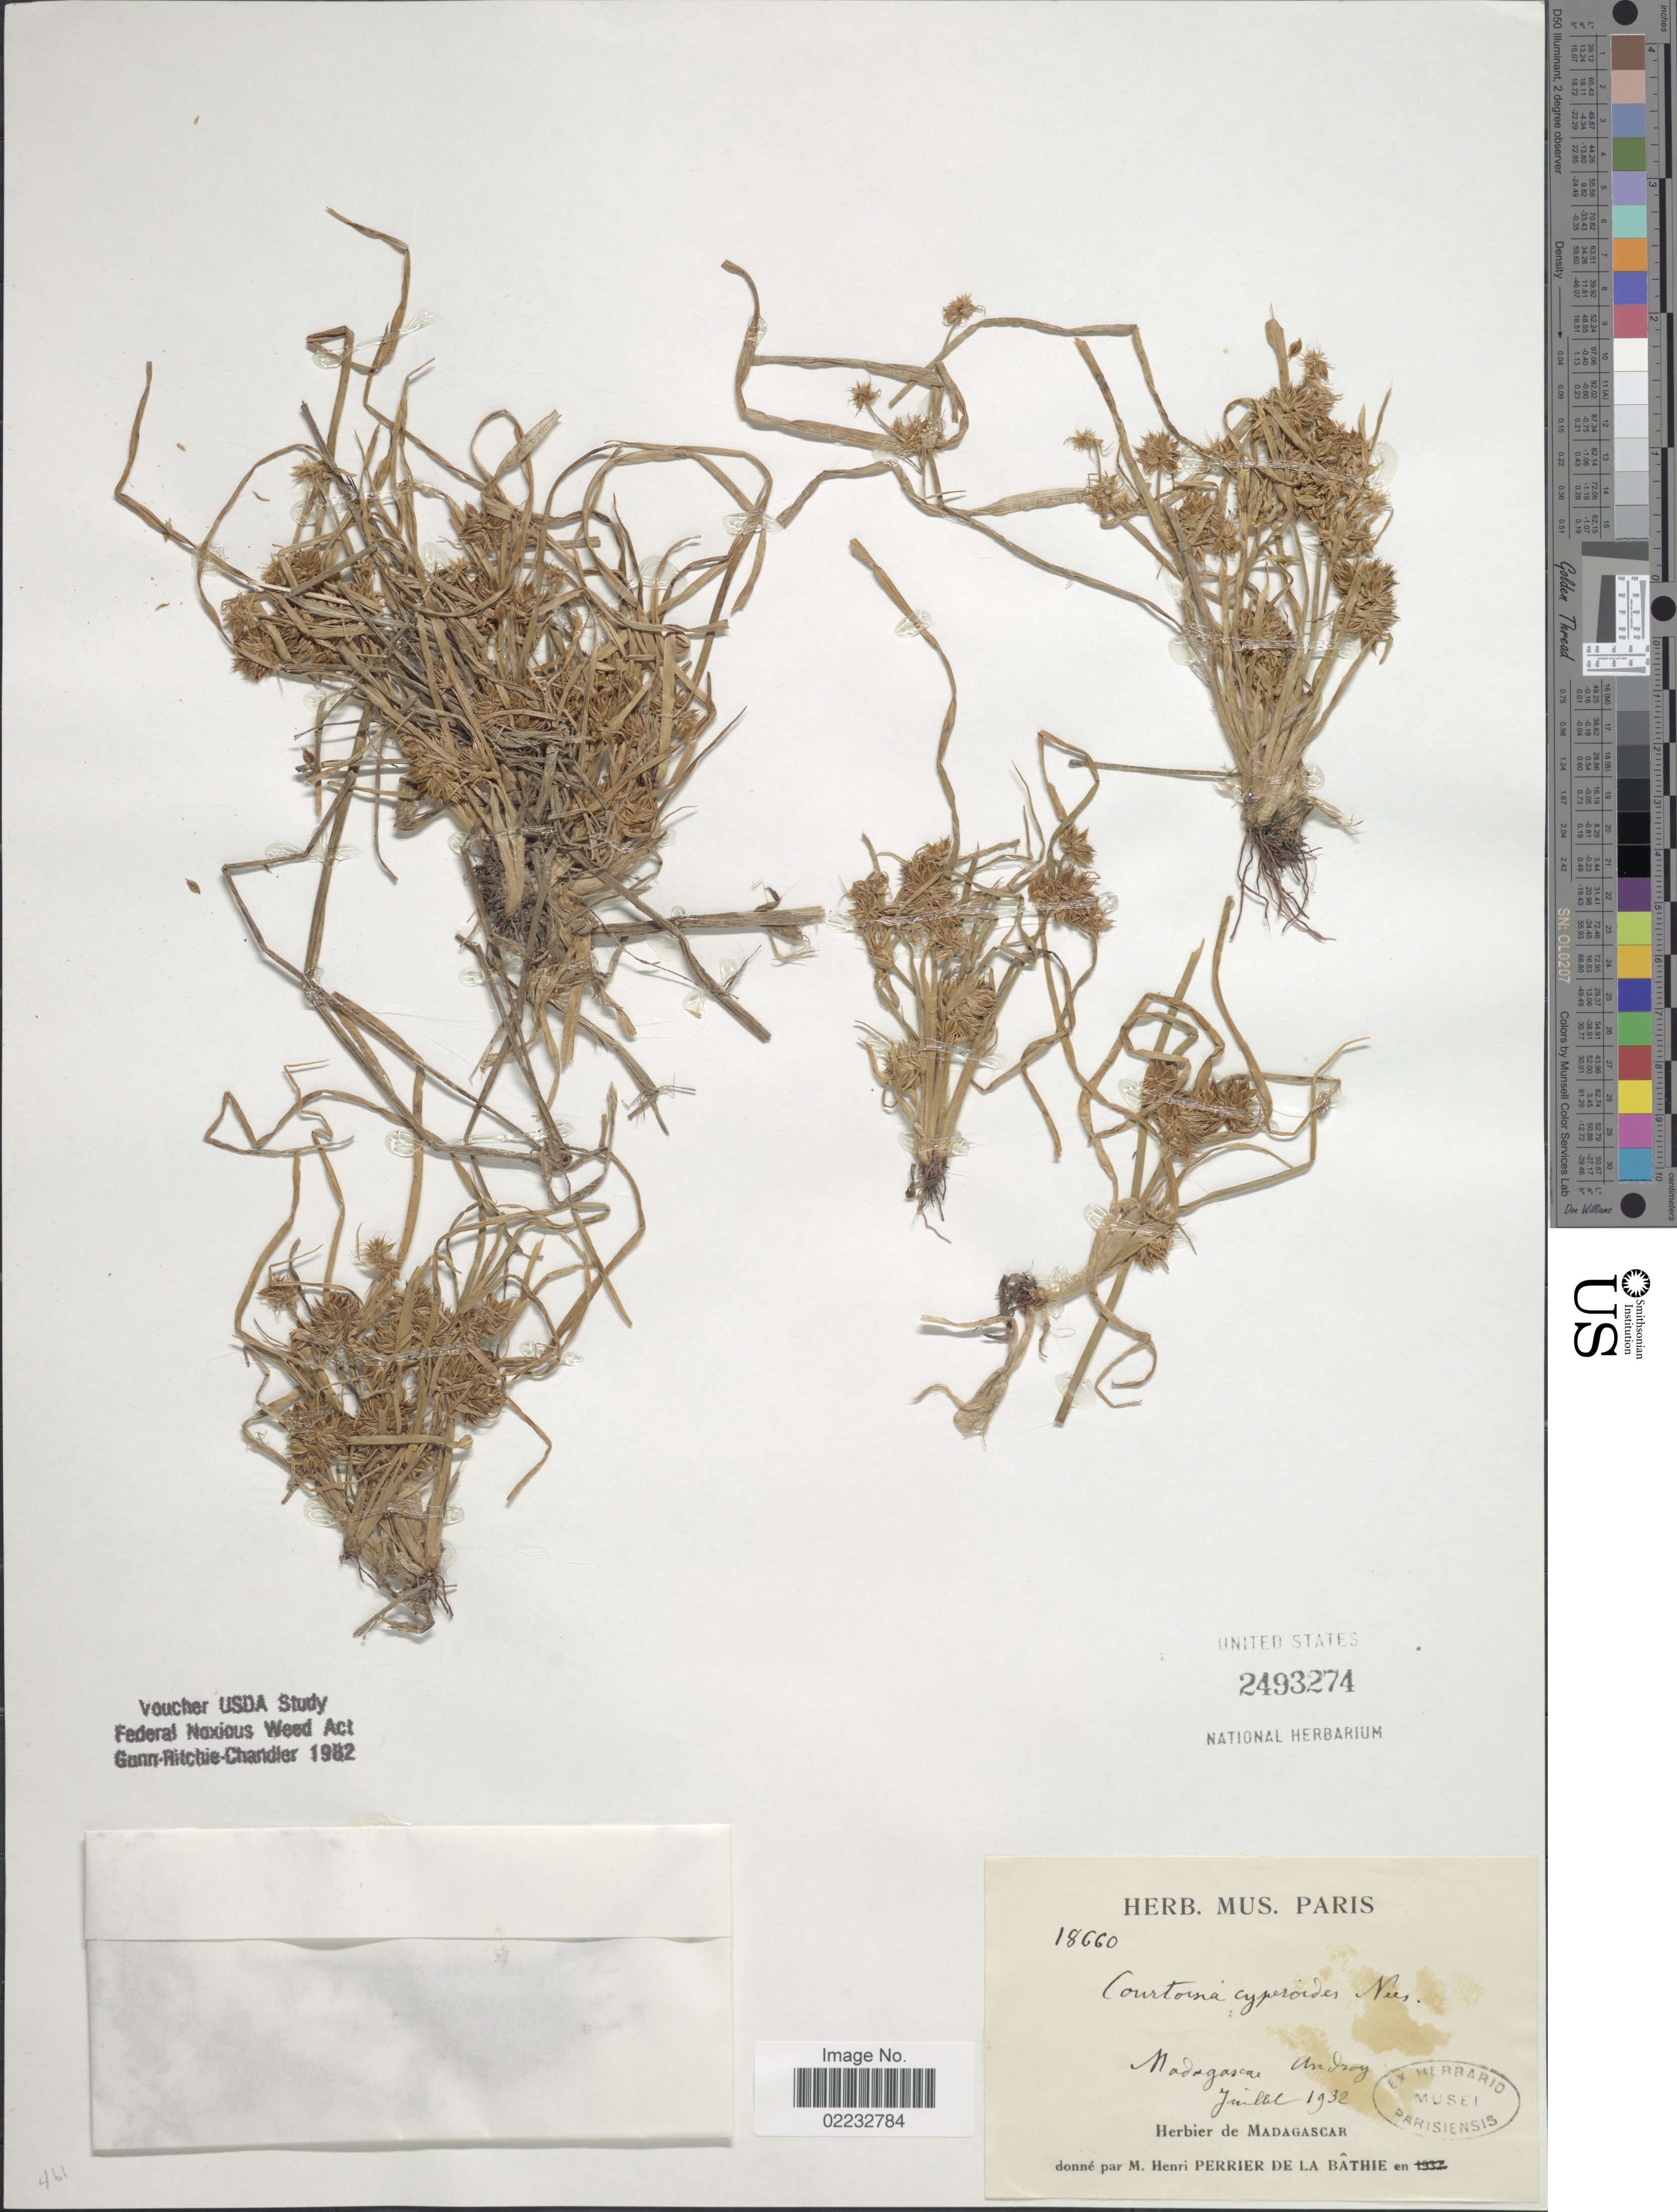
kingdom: Plantae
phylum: Tracheophyta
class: Liliopsida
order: Poales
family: Cyperaceae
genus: Cyperus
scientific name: Cyperus pseudokyllingioides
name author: Kük.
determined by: Strong, M. T., (US), Smithsonian Institution - National Museum of Natural History (UNITED STATES)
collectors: H. Perrier de la Bâthie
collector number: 18660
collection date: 1932-07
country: Madagascar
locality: Androy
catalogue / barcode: US 2493274